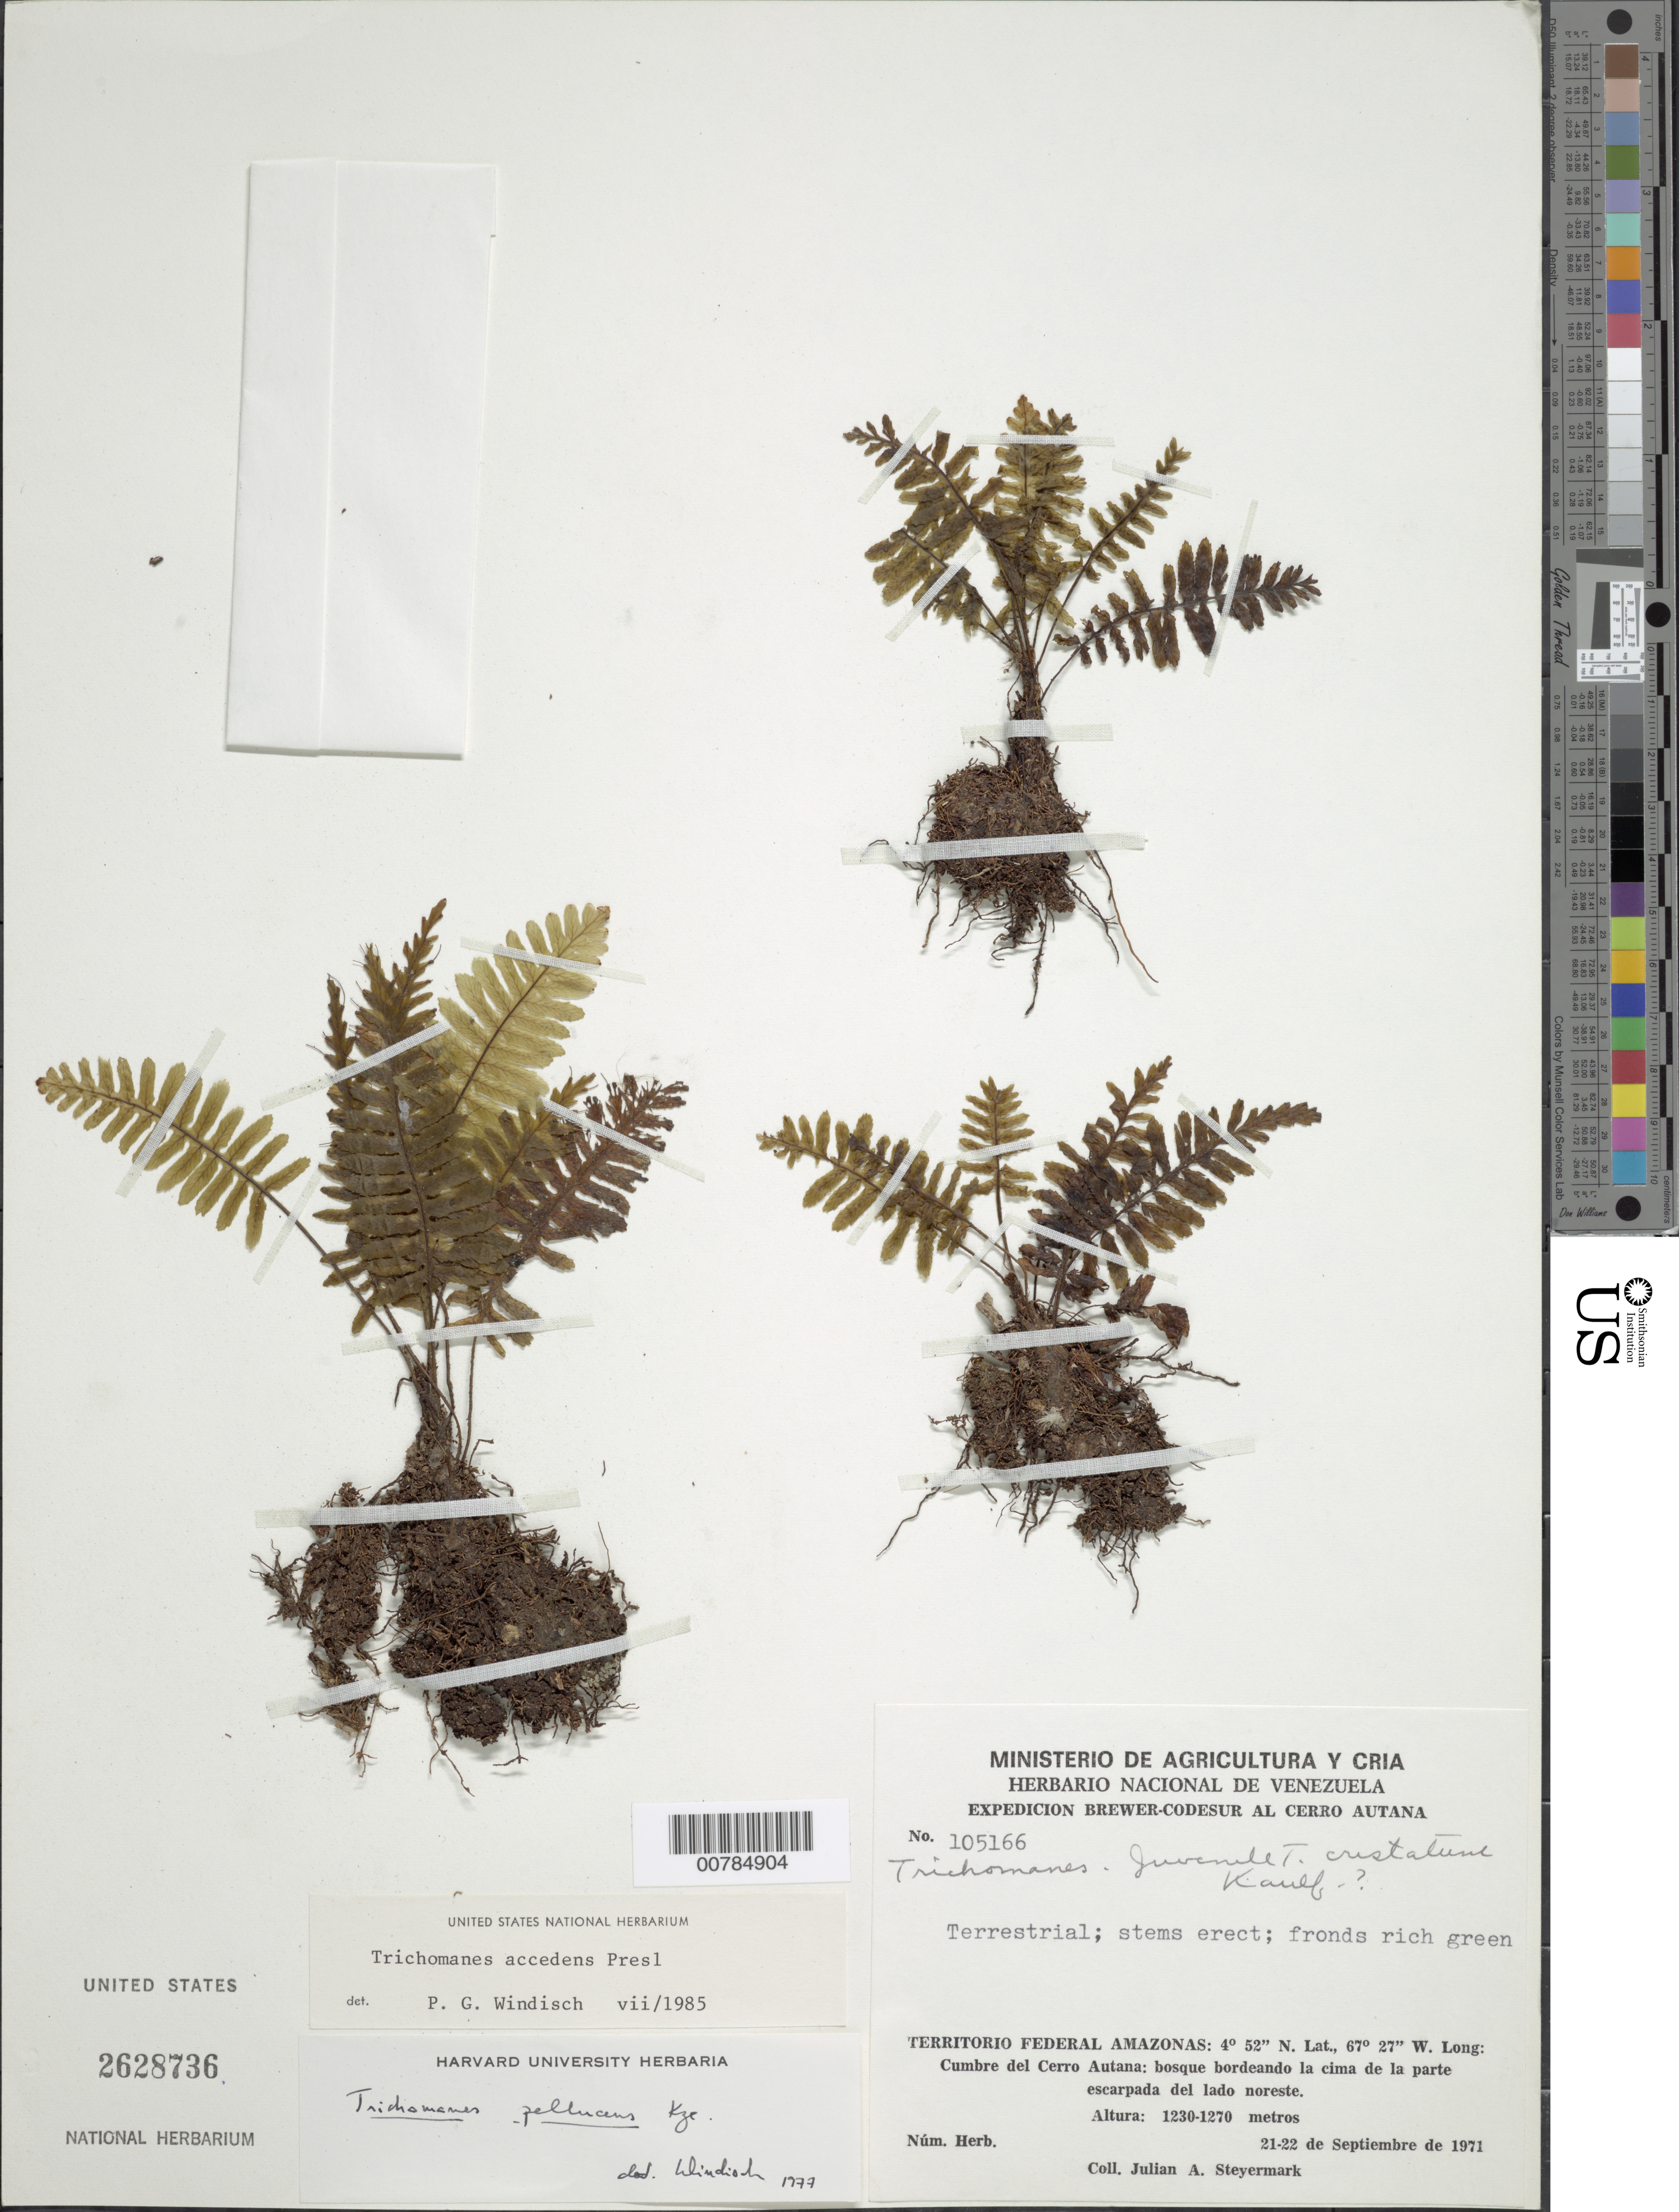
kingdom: Plantae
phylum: Tracheophyta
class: Polypodiopsida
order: Hymenophyllales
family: Hymenophyllaceae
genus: Trichomanes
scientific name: Trichomanes accedens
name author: C. Presl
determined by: Windisch, Paulo Guenter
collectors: J. Steyermark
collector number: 105166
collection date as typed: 21-Sep-71 to 22-Sep-71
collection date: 1971-09-21/1971-09-22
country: Venezuela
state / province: Amazonas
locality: Cerro Autana, cumbre, de la parte escarpada del lado NE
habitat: Bosque bordeando la cima de la parte escarpada del lado noreste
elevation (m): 1230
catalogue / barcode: US 2628736